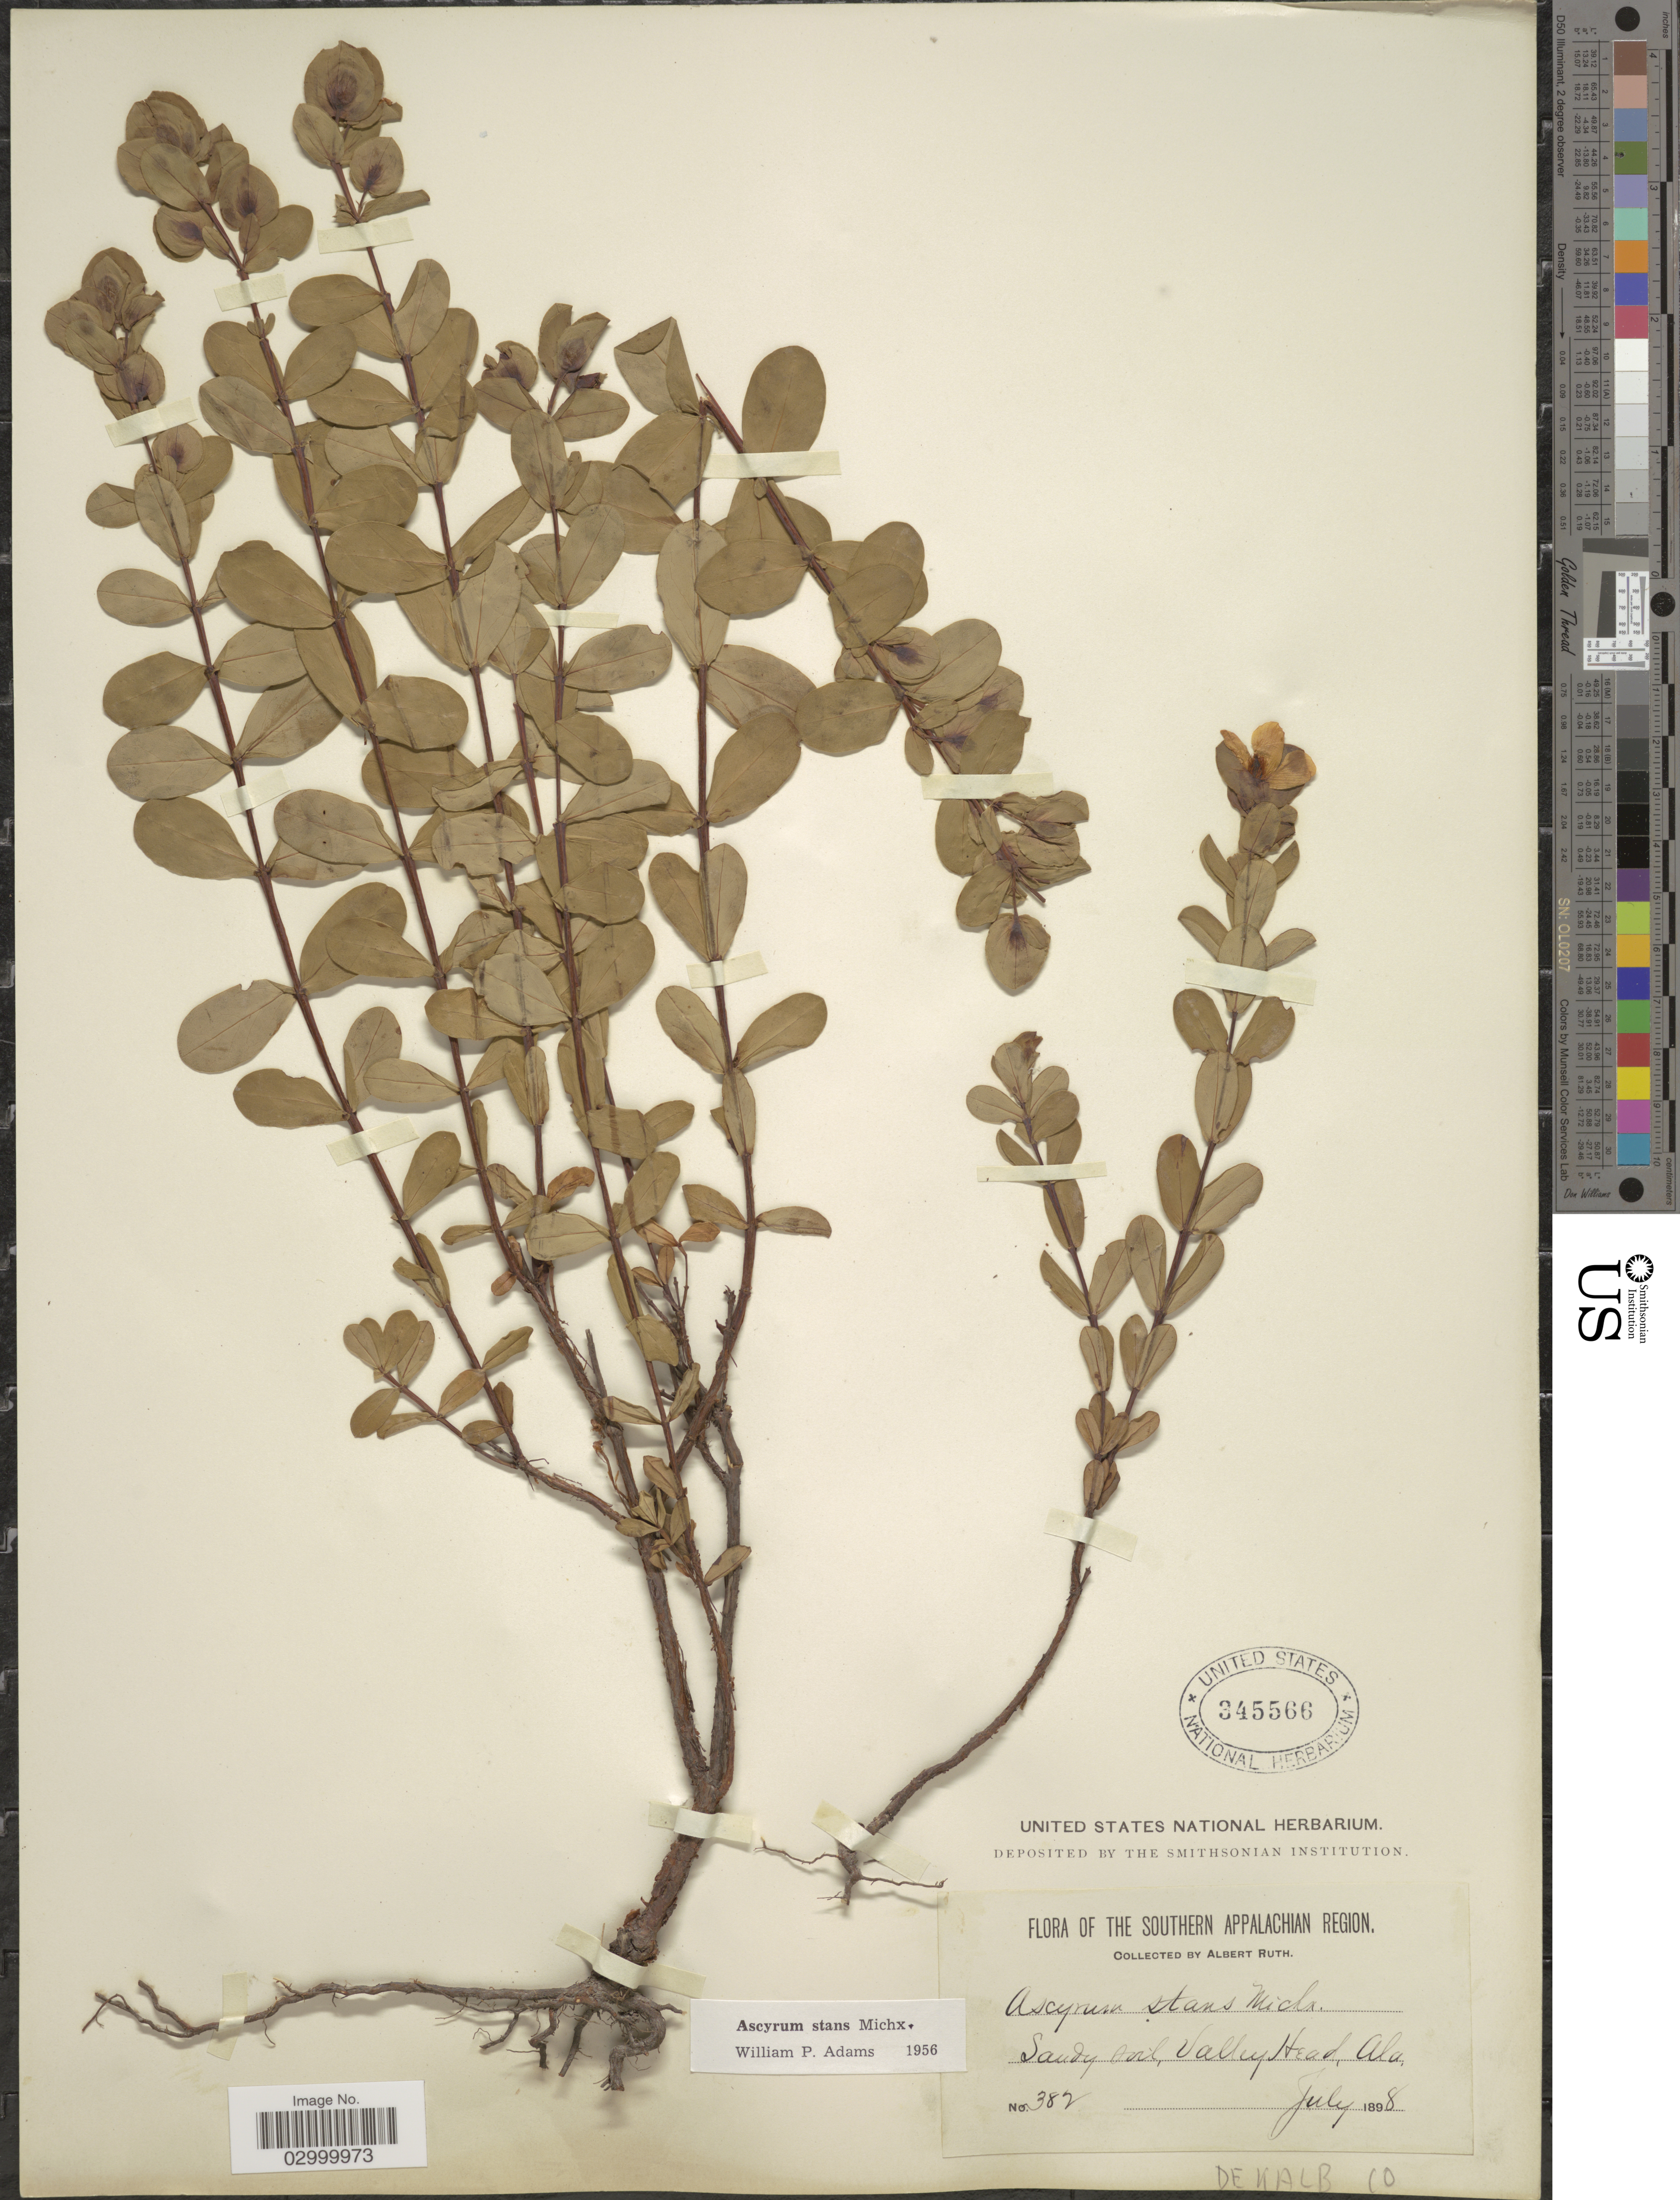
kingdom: Plantae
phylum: Tracheophyta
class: Magnoliopsida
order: Malpighiales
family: Hypericaceae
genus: Hypericum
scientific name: Hypericum crux-andreae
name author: (L.) Crantz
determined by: Strong, Mark T., (BOT), Smithsonian Institution - National Museum of Natural History (UNITED STATES)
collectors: A. Ruth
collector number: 382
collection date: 1898-07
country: United States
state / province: Alabama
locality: Southern Apalachian Region. Sandy soil, Valley Head, Ala. De Kalb Co.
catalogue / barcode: US 345566